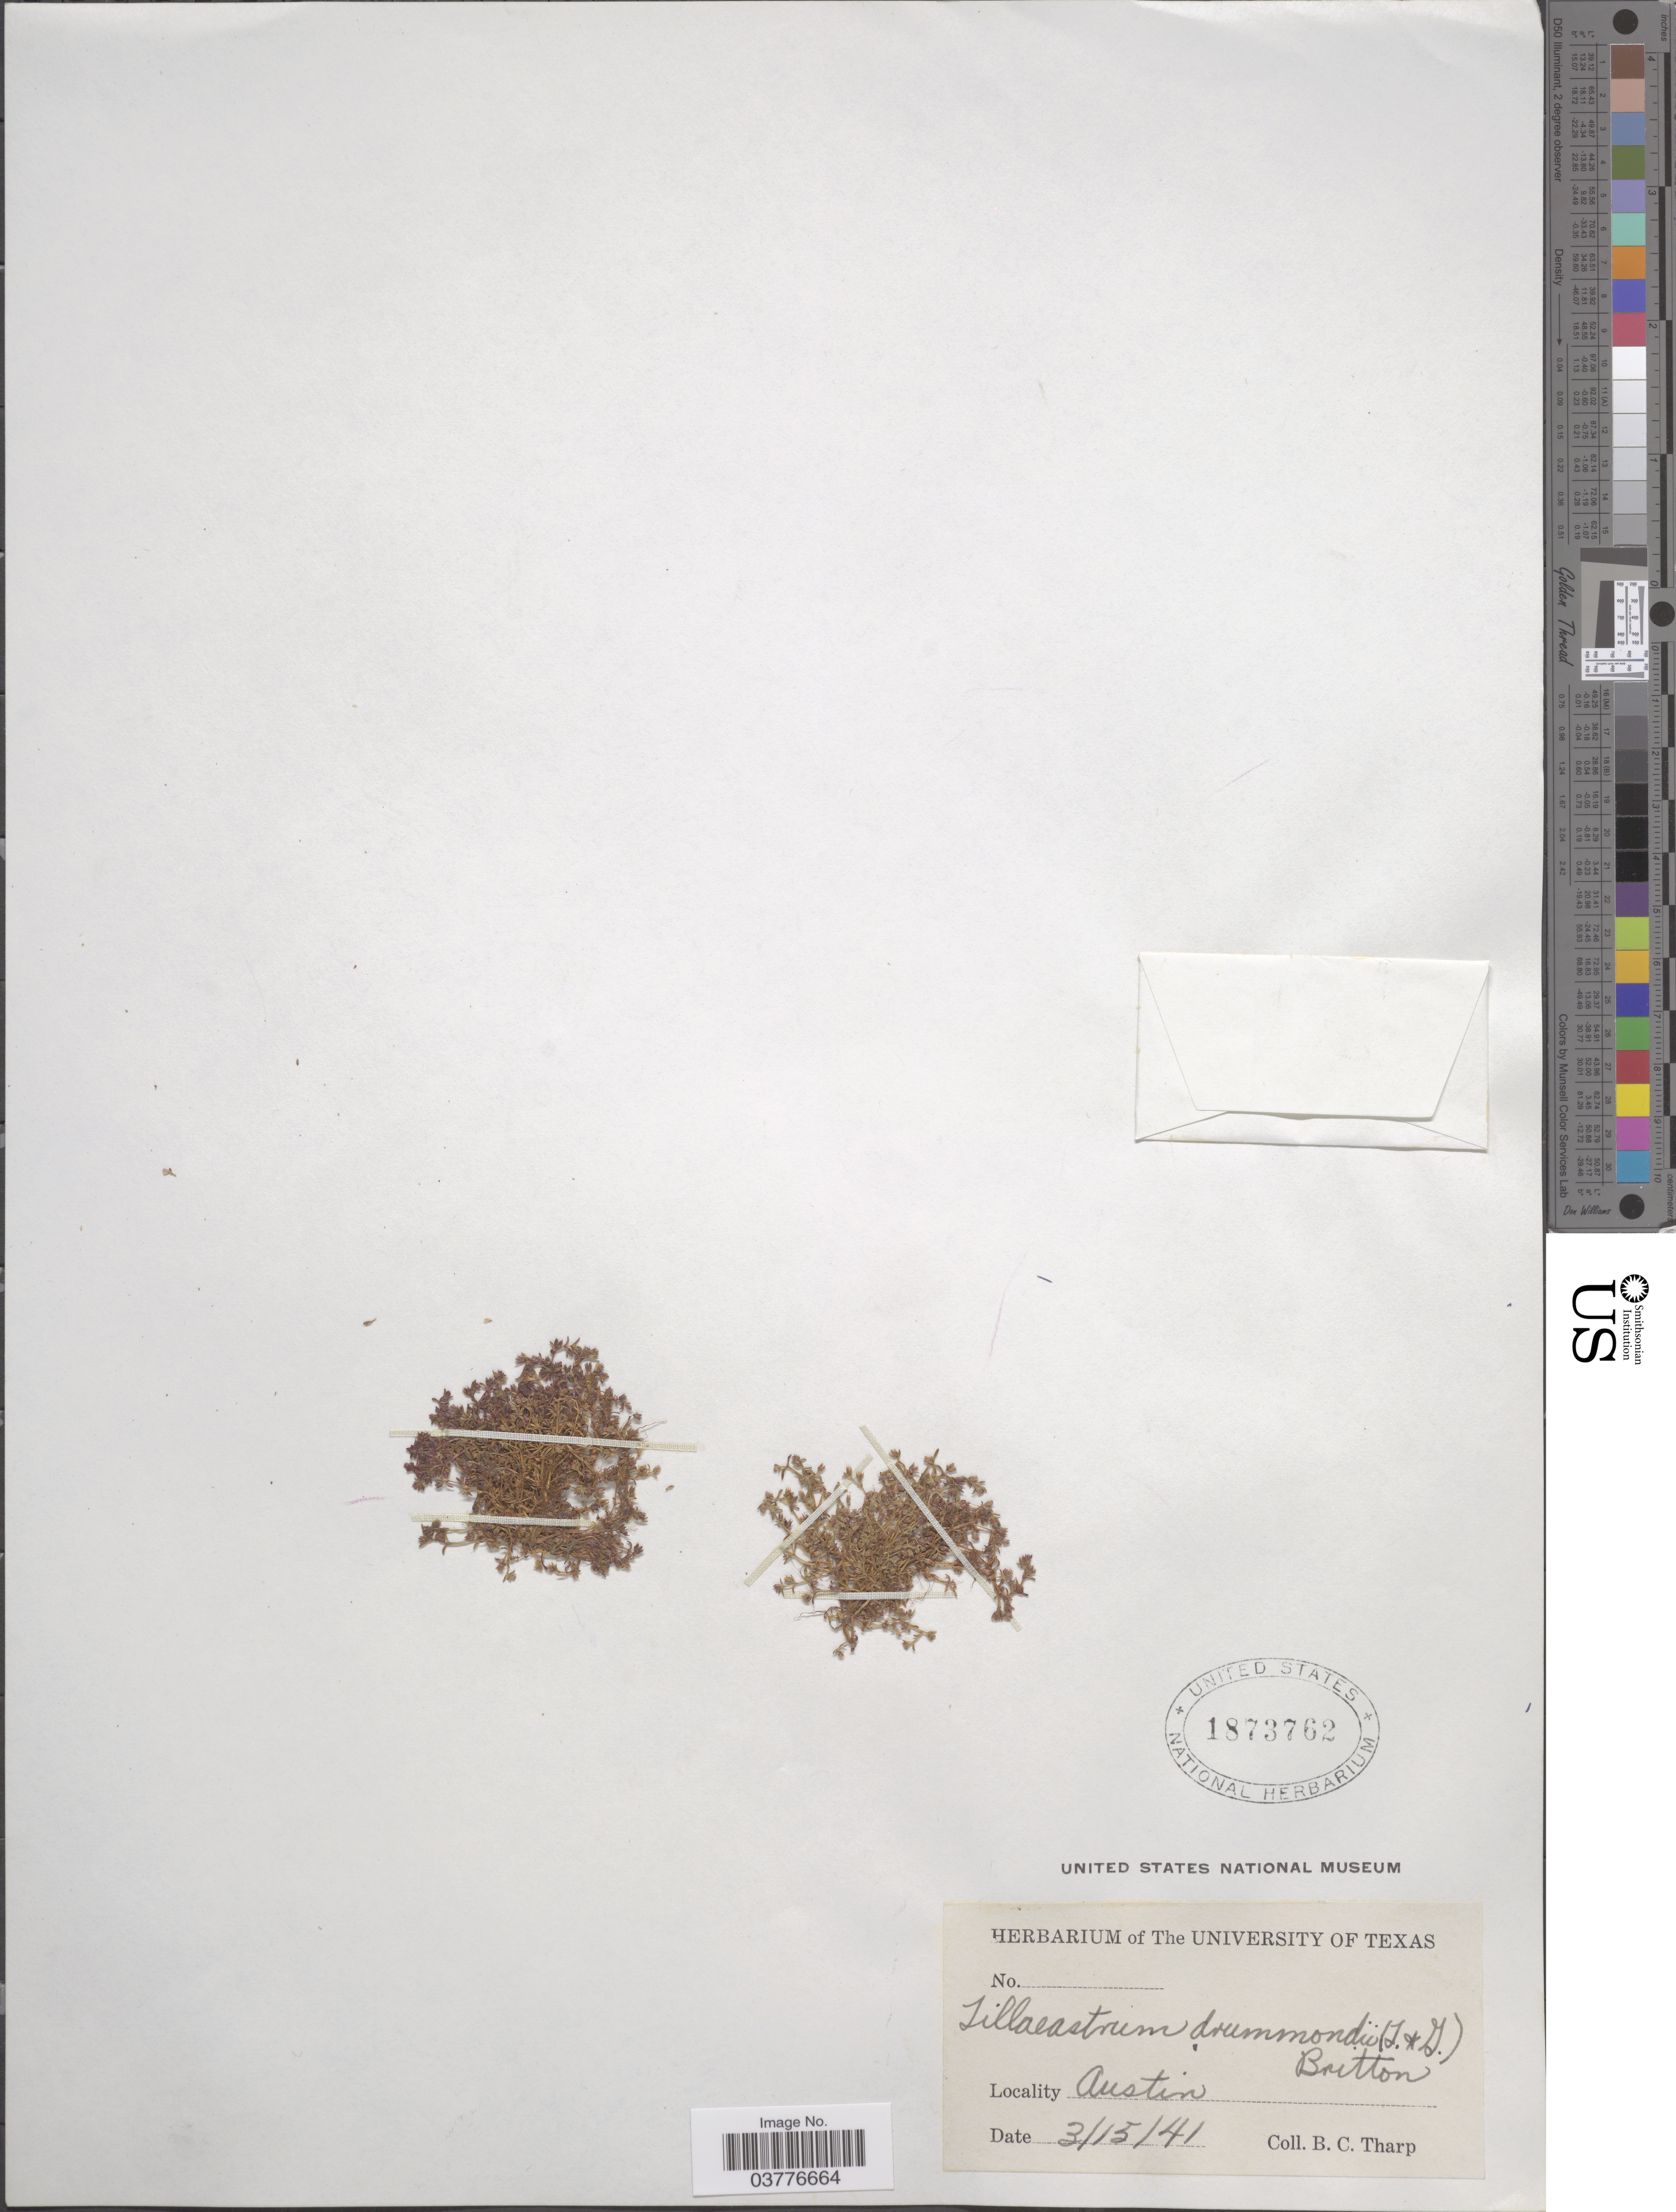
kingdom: Plantae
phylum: Tracheophyta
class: Magnoliopsida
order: Saxifragales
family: Crassulaceae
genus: Crassula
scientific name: Crassula drummondii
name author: (Torr. & A. Gray) Fedde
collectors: B. C. Tharp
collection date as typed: Transcribed d/m/y: 15/3/41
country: United States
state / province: Texas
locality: Austin.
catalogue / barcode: US 1873762